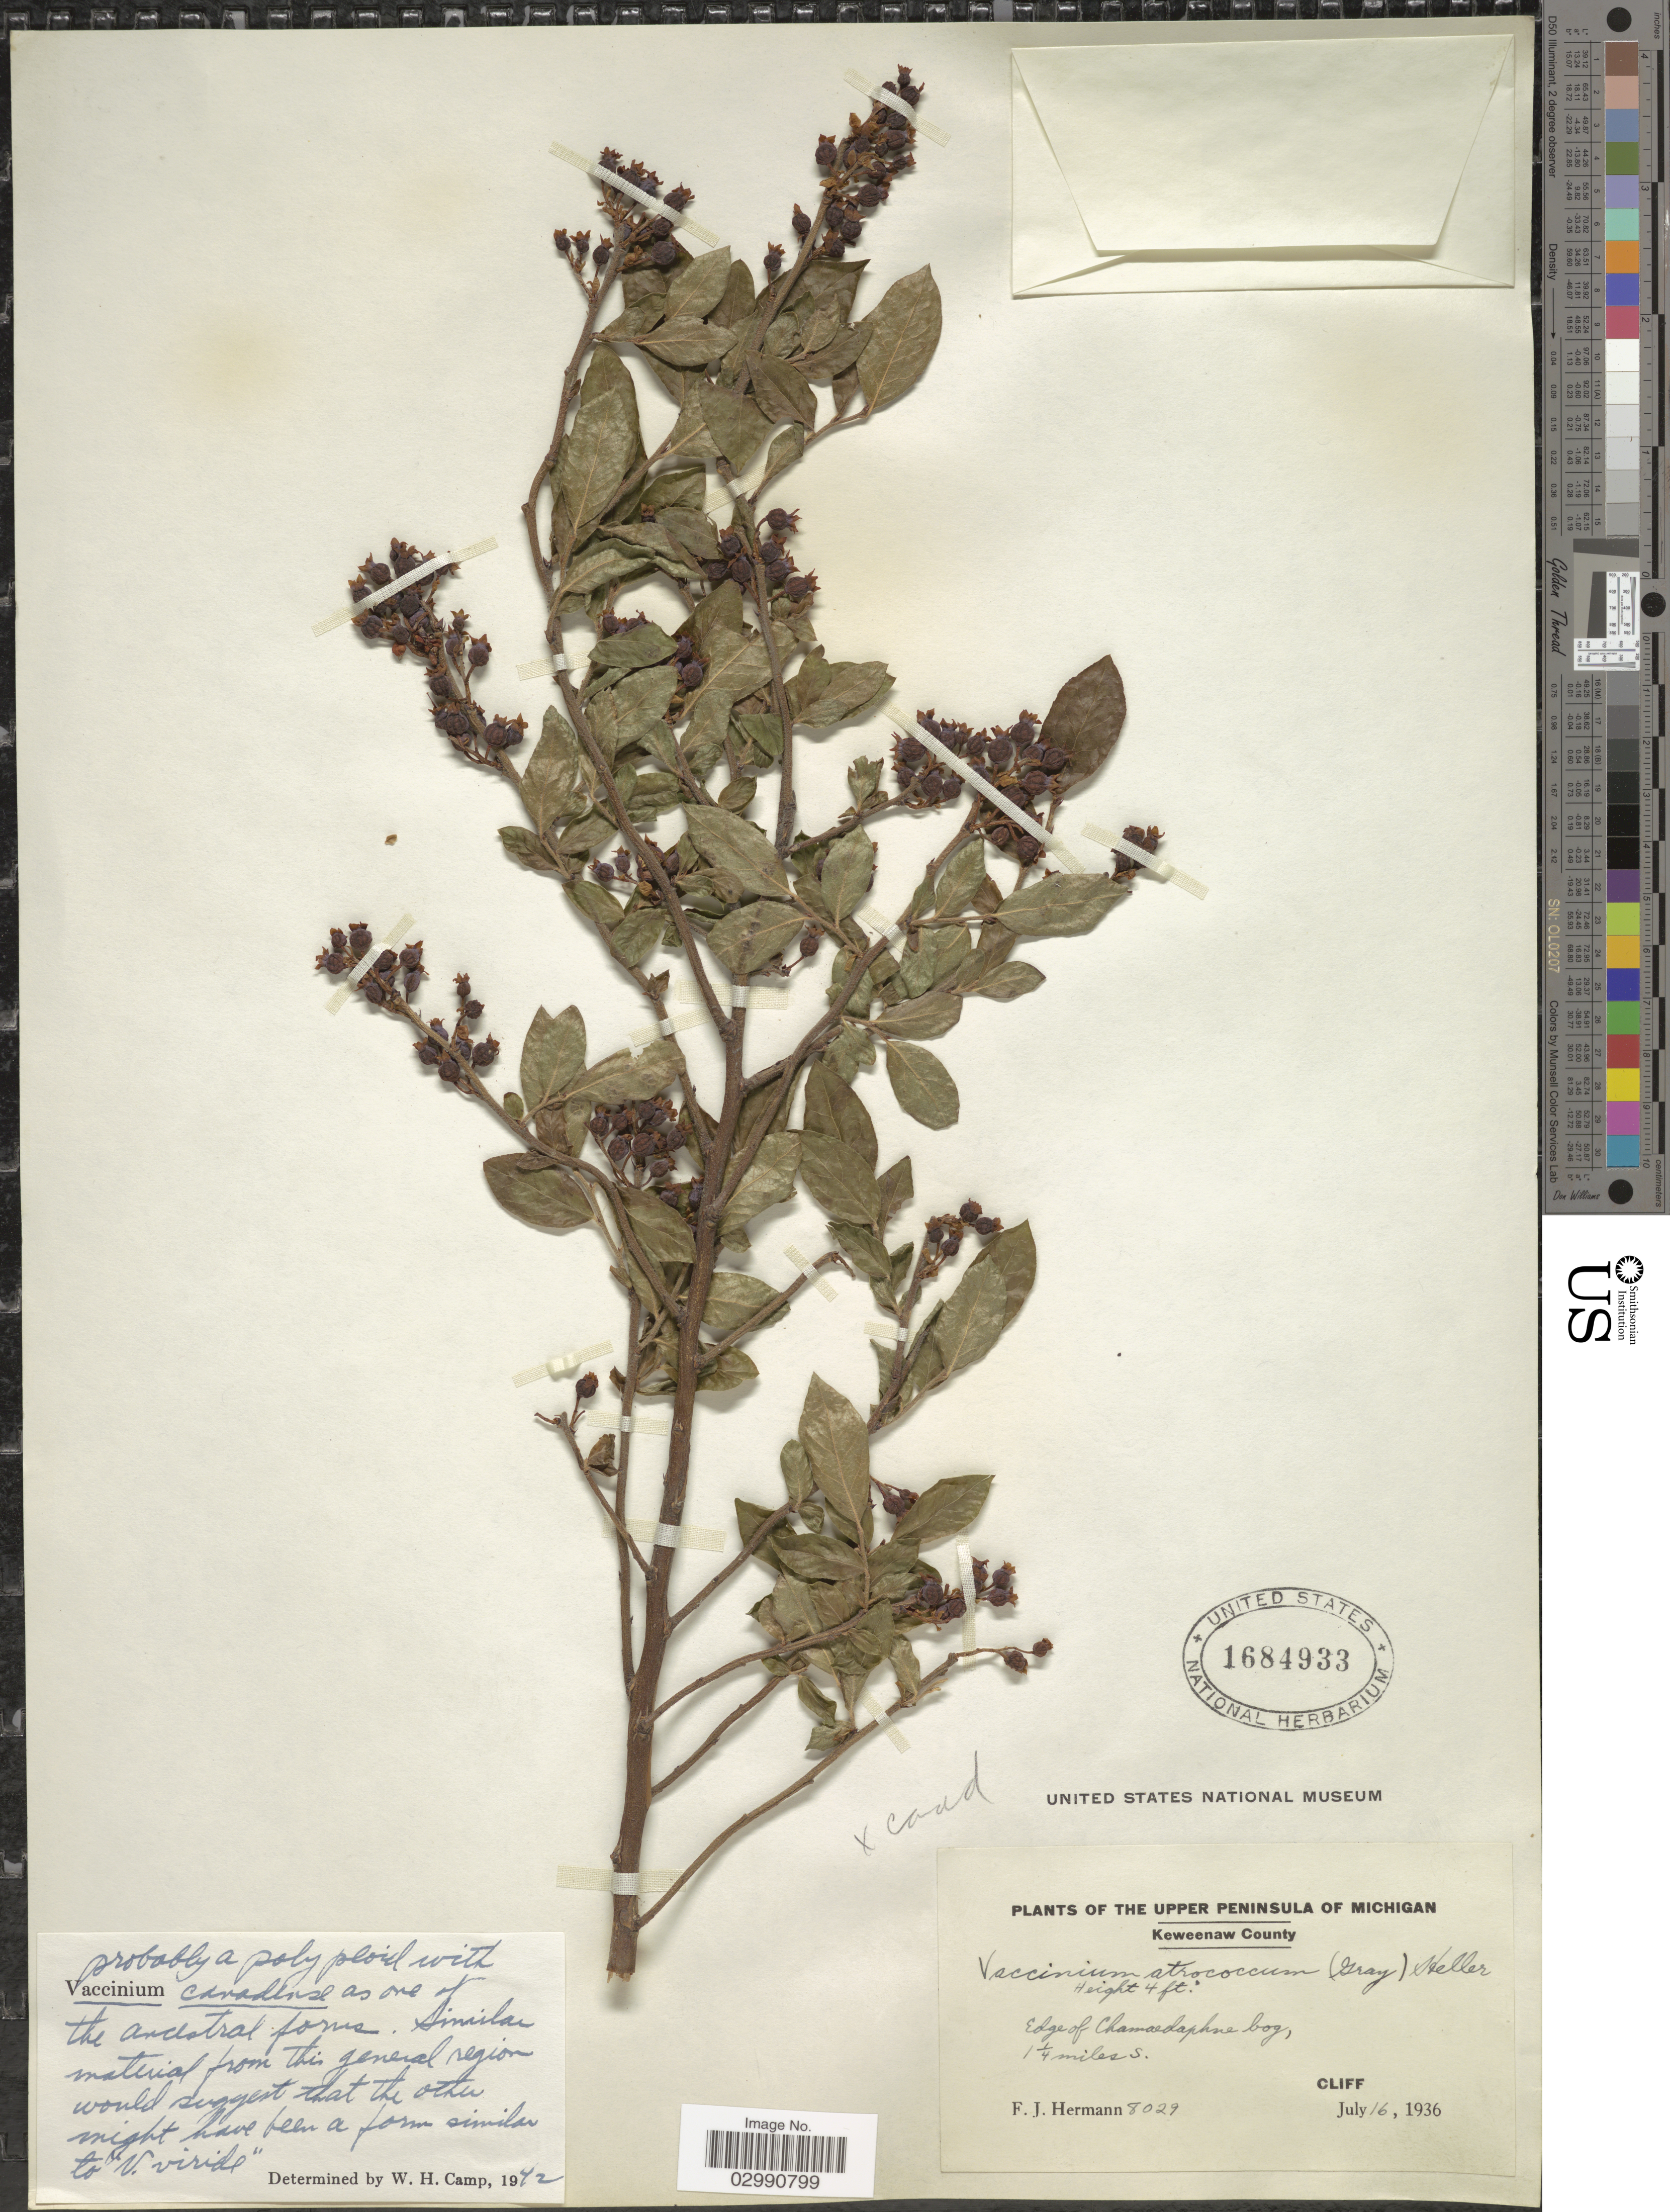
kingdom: Plantae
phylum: Tracheophyta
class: Magnoliopsida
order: Ericales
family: Ericaceae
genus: Vaccinium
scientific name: Vaccinium canadense x V. sp.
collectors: F. J. Hermann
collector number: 8029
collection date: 1936-07-16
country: United States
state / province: Michigan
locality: The Upper Peninsula of Michigan, Keweenaw County, Edge of Chamaedaphne bog, 1¼ miles S. Cliff.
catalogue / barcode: US 1684933